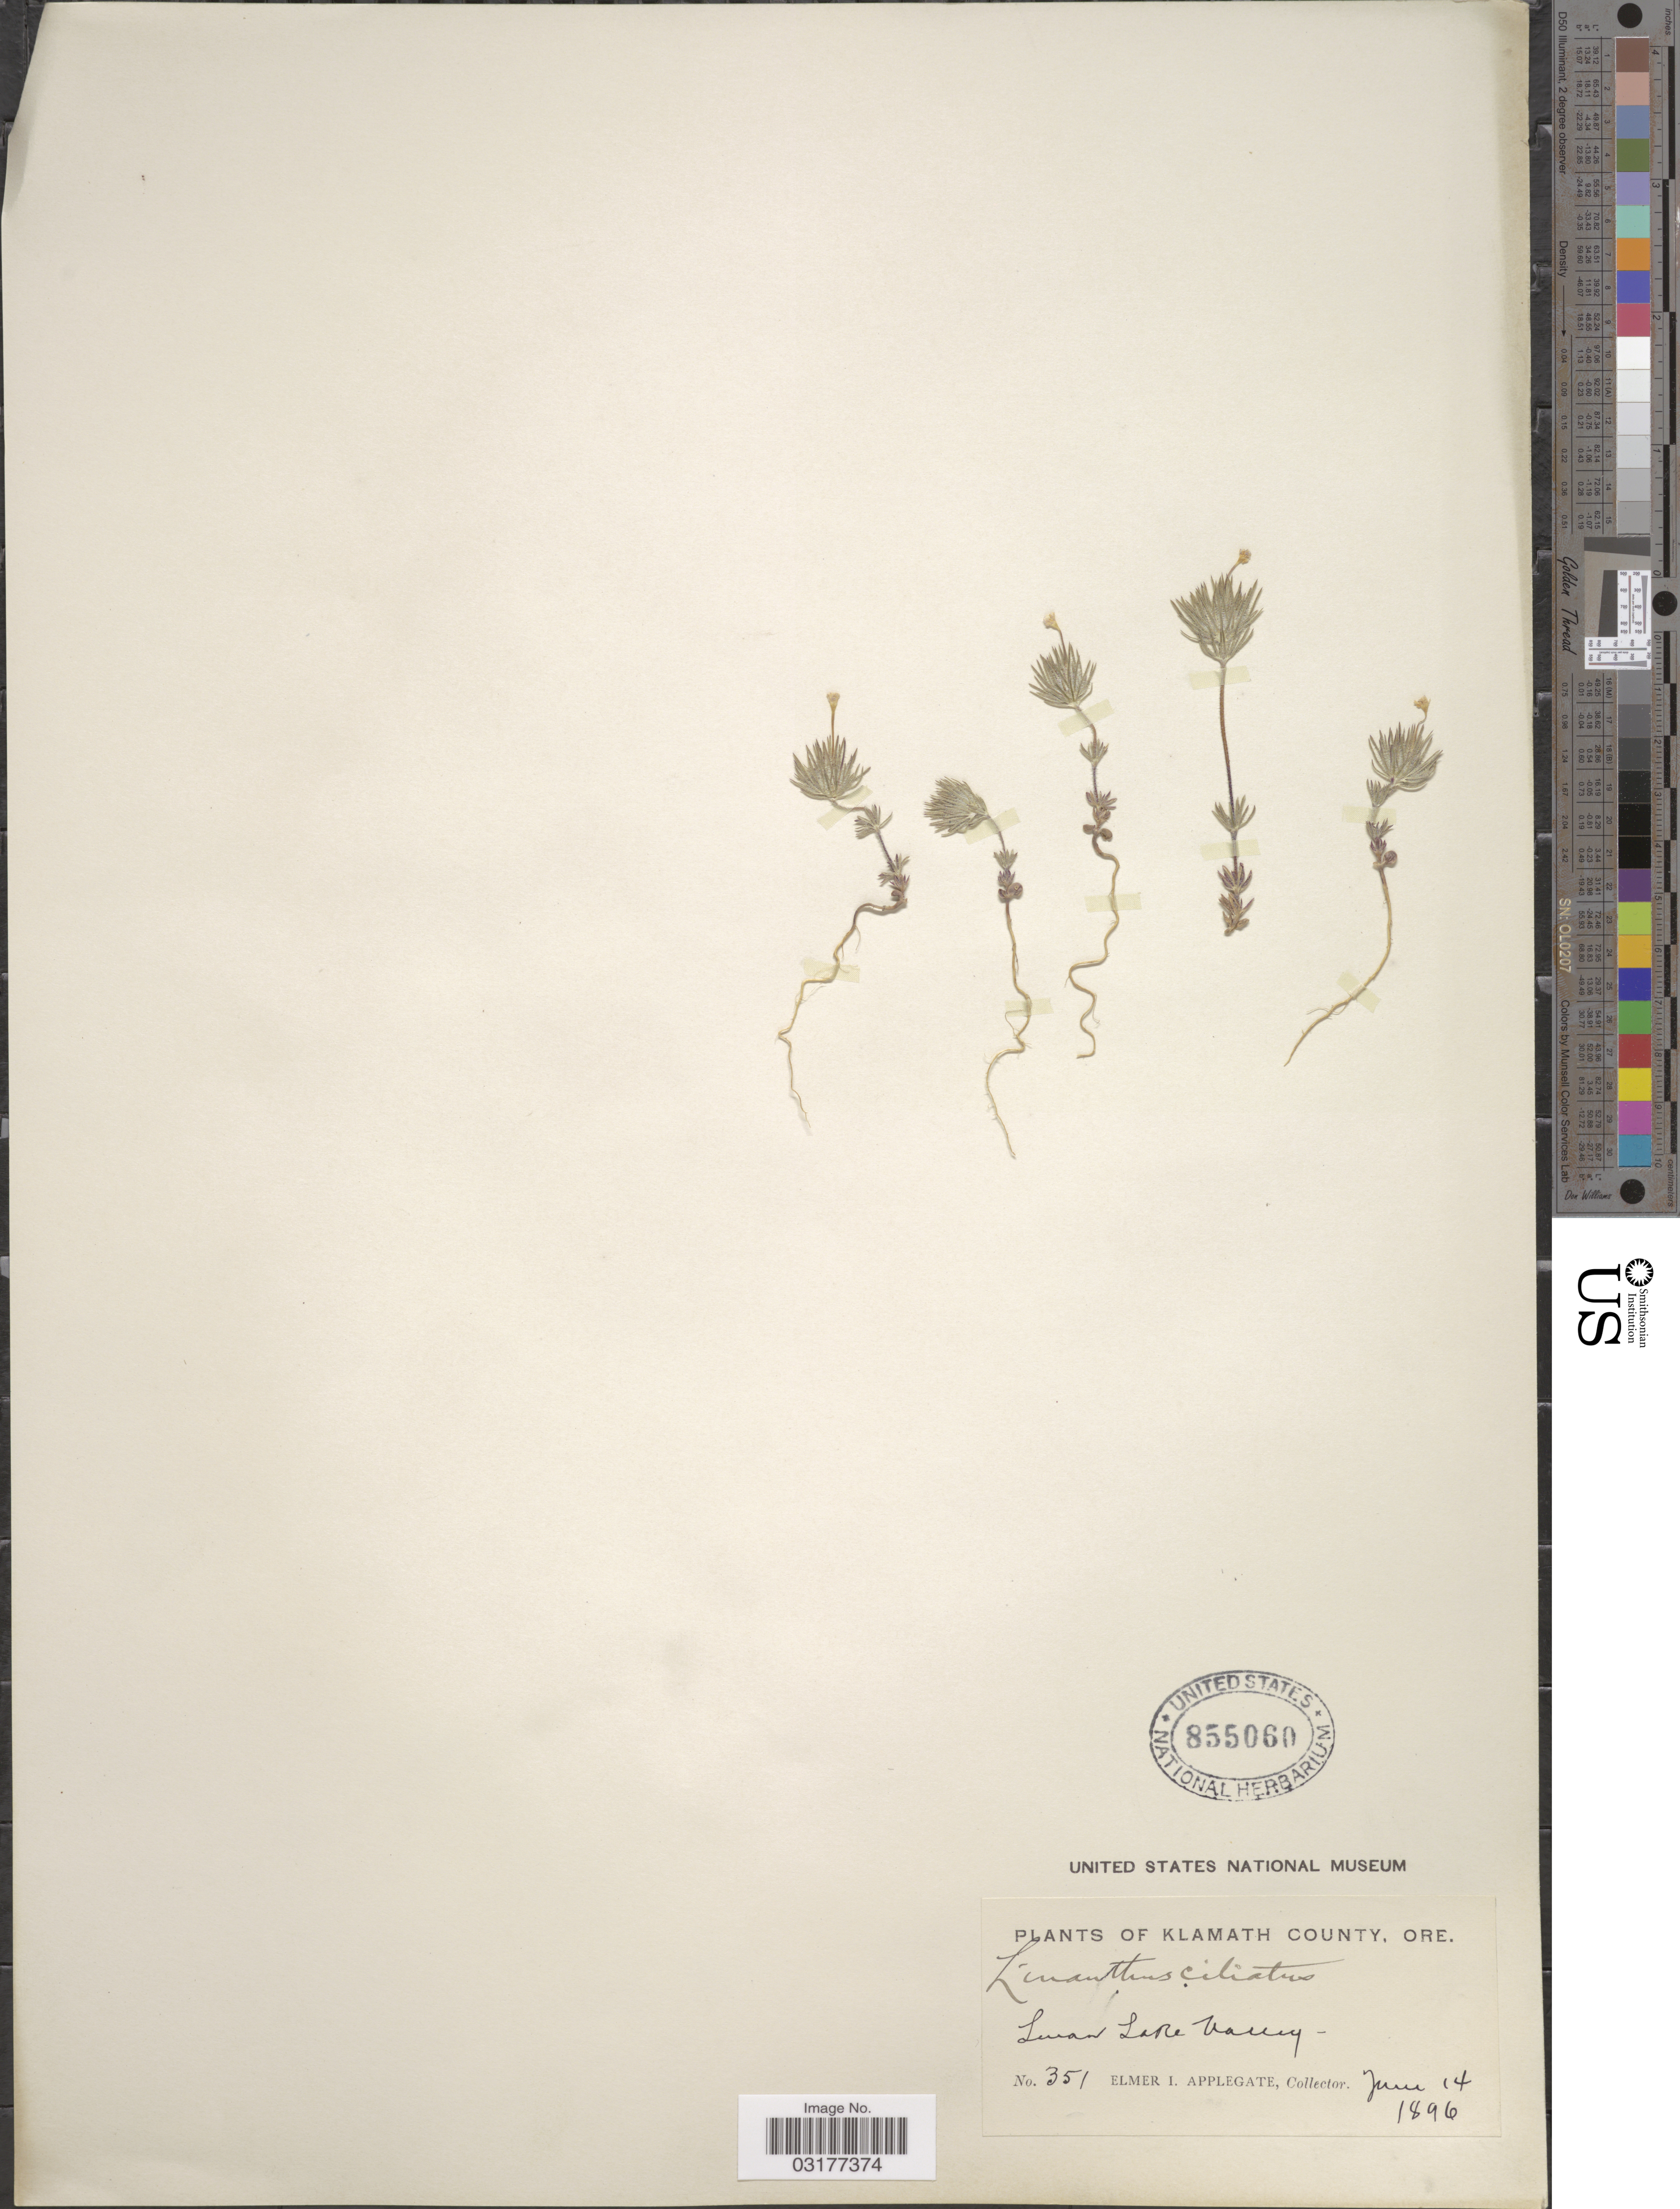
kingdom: Plantae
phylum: Tracheophyta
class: Magnoliopsida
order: Ericales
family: Polemoniaceae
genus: Leptosiphon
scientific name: Leptosiphon ciliatus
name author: (Benth.) Jeps.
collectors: E. I. Applegate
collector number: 351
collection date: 1896-06-14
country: United States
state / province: Oregon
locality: Klamath County. Swan Lake Valley.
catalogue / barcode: US 855060